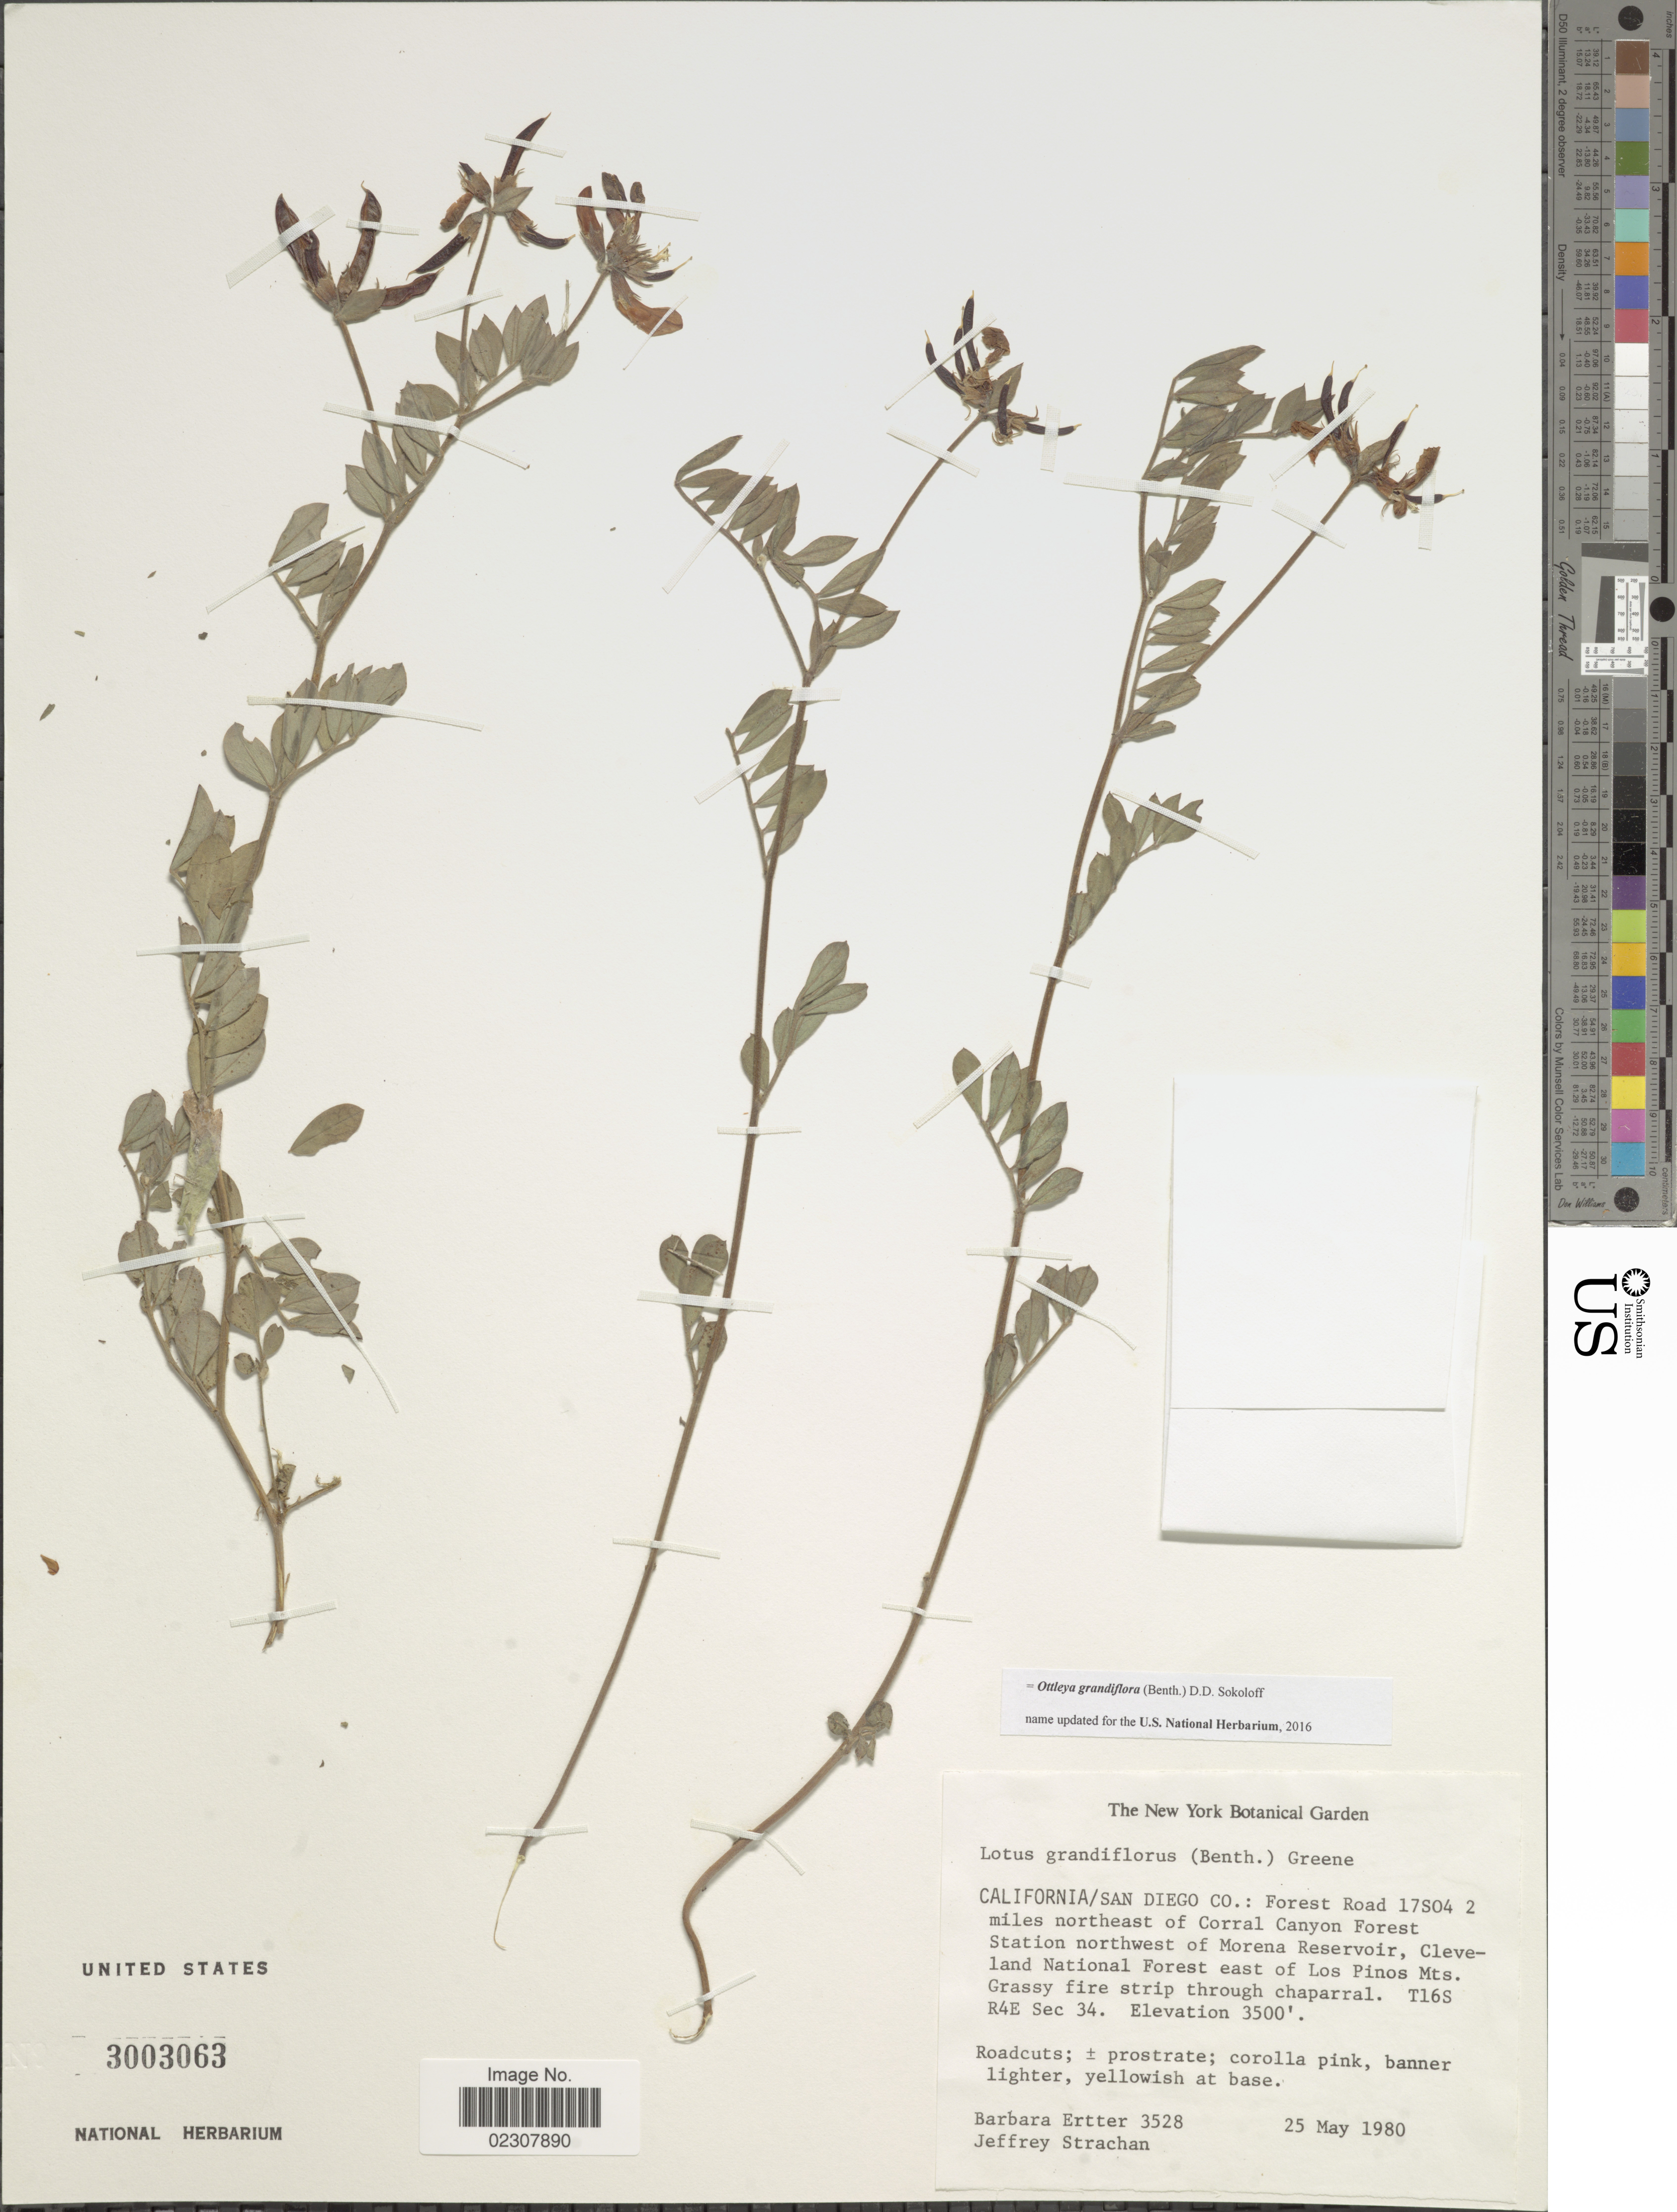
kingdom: Plantae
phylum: Tracheophyta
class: Magnoliopsida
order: Fabales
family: Fabaceae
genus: Ottleya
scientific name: Ottleya grandiflora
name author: (Benth.) D.D. Sokoloff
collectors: B. Ertter & J. Strachan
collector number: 3528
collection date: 1980-05-25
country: United States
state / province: California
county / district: San Diego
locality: San Diego Co.: Forest Road 17S04 2 miles northeast of Corral Canyon Forest Station northwest of Morena Reservoir, Cleveland National Forest east of Los Pinos Mts, grassy fire strip through chaparral, T16S R4E Sec34.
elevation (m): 1067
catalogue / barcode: US 3003063